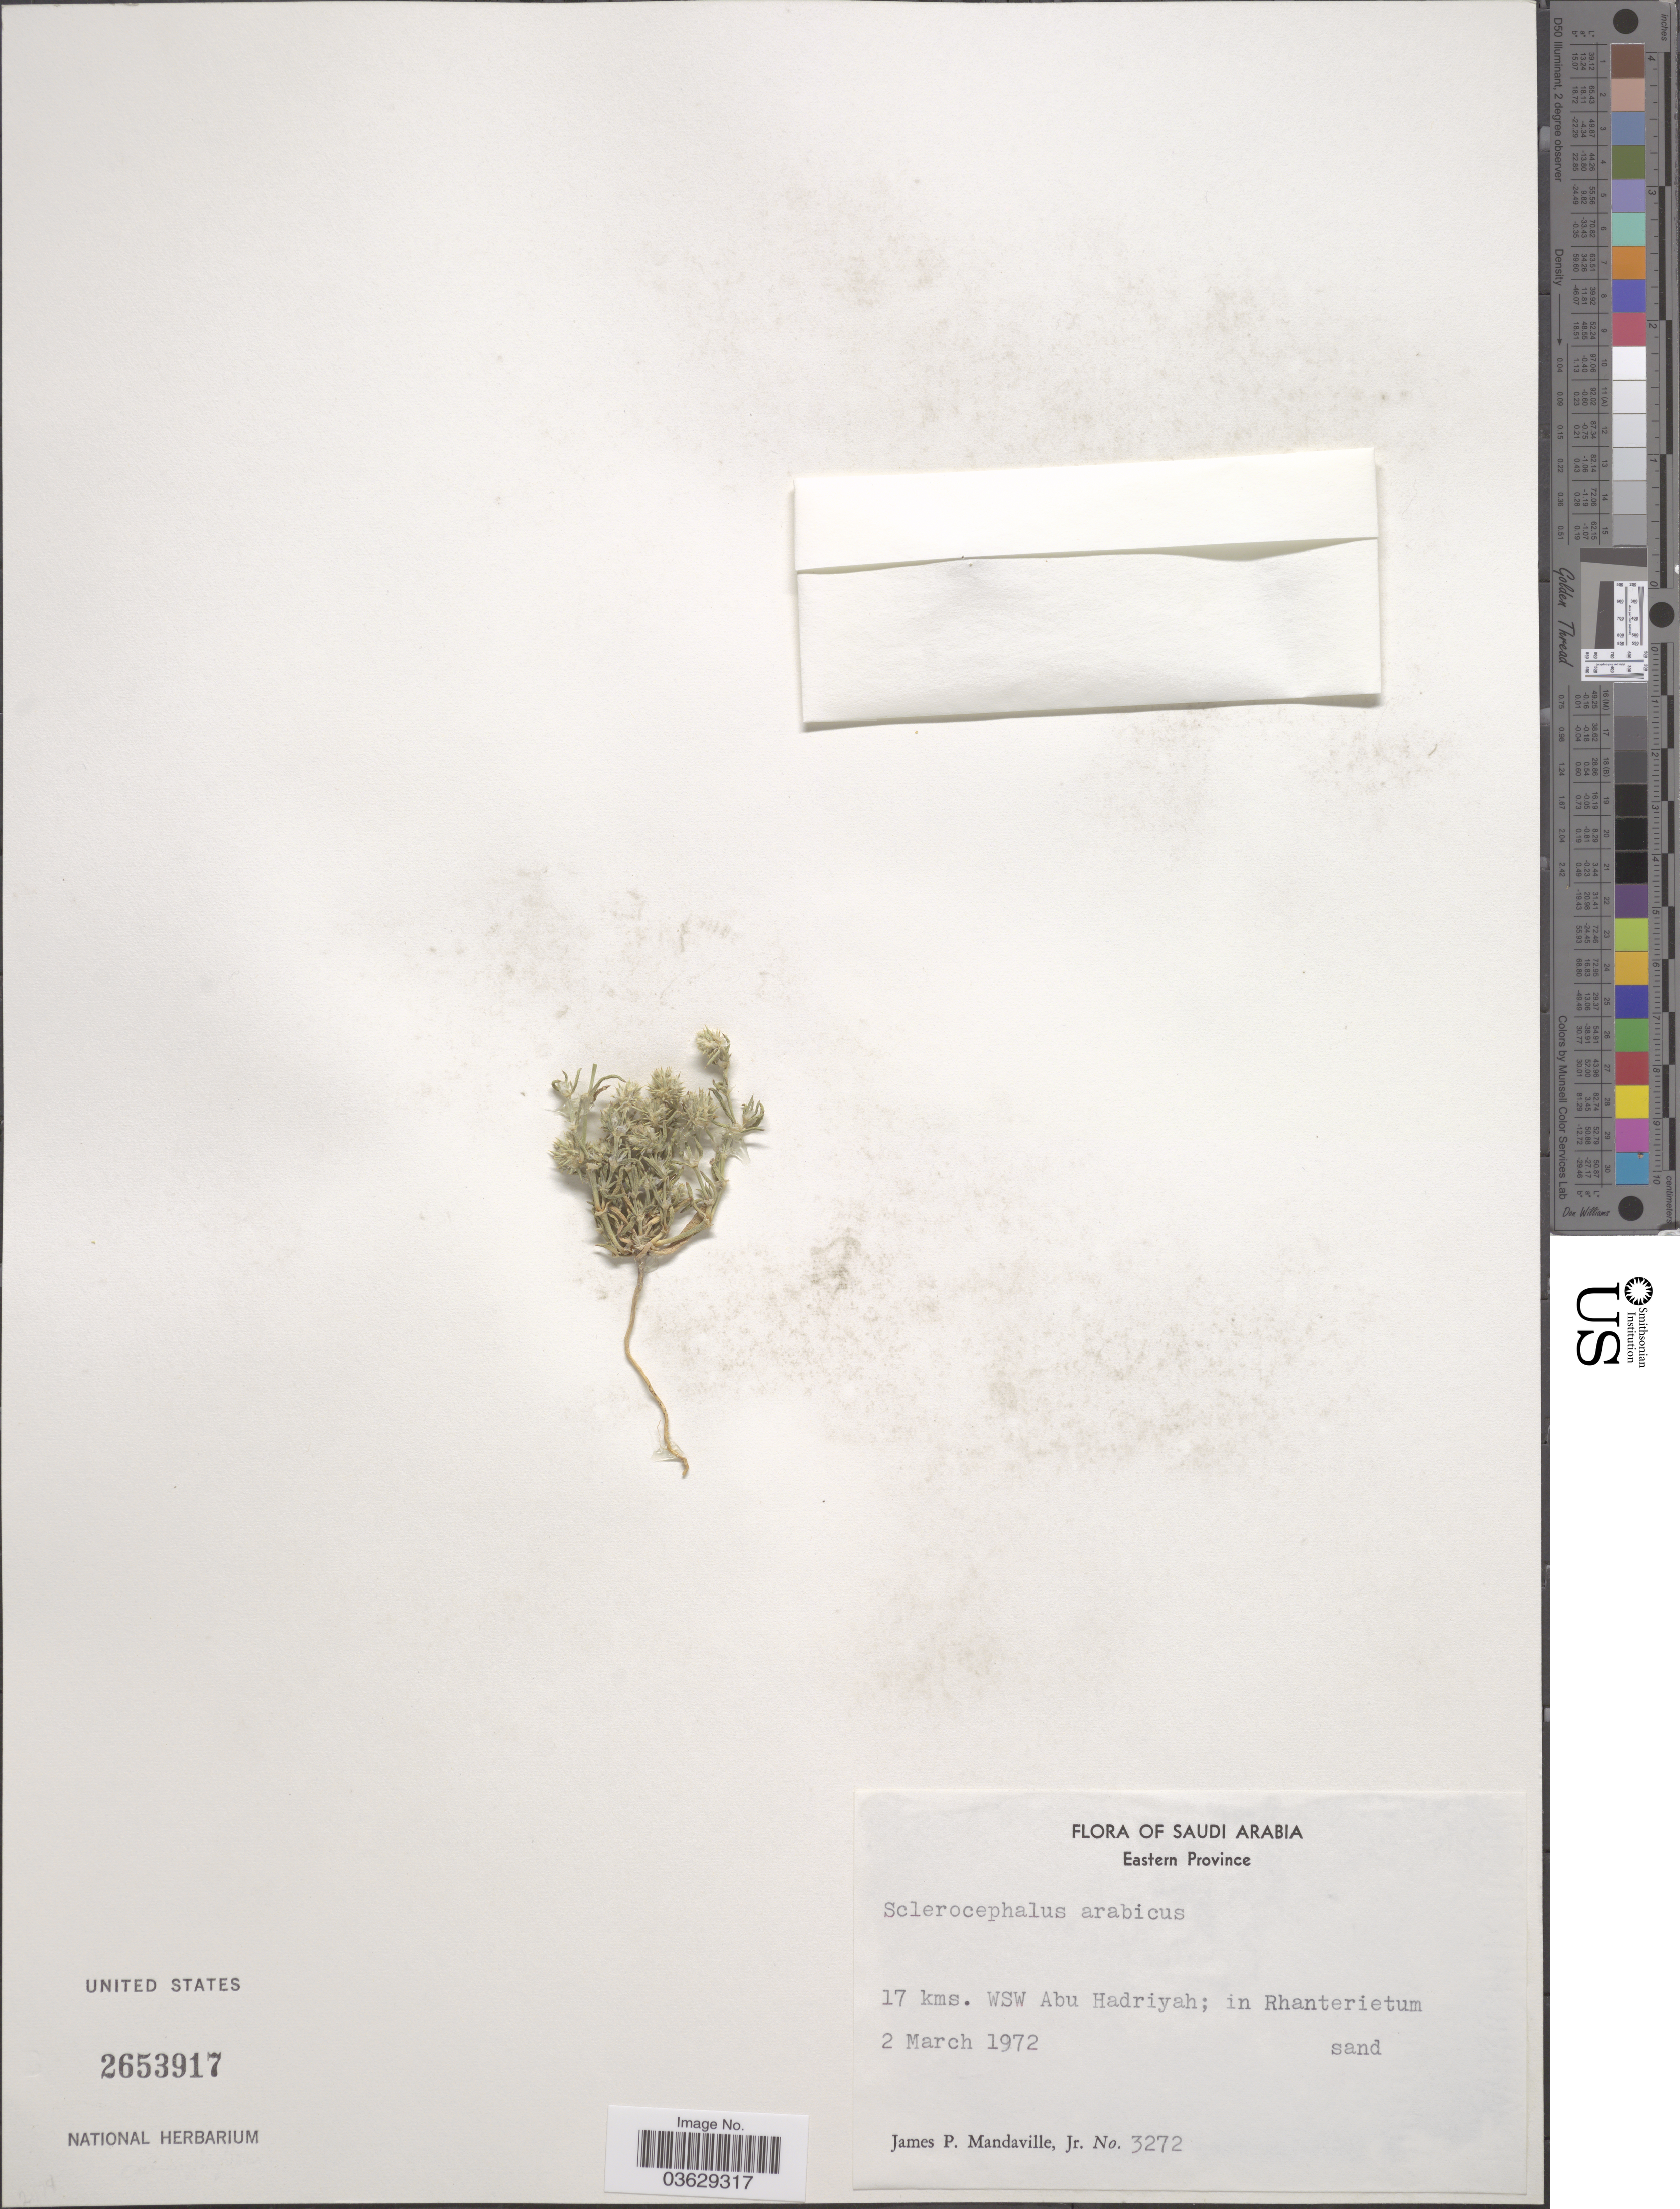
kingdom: Plantae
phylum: Tracheophyta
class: Magnoliopsida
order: Caryophyllales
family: Caryophyllaceae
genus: Gymnocarpos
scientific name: Gymnocarpos sclerocephalus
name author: (Decne.) Dahlgren & Thulin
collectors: J. Mandaville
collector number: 3272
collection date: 1972-03-02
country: Saudi Arabia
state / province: Ash Sharqiyah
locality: Eastern Province. 17 kms. WSW Abu Hadriyah; in Rhanterietum sand.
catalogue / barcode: US 2653917